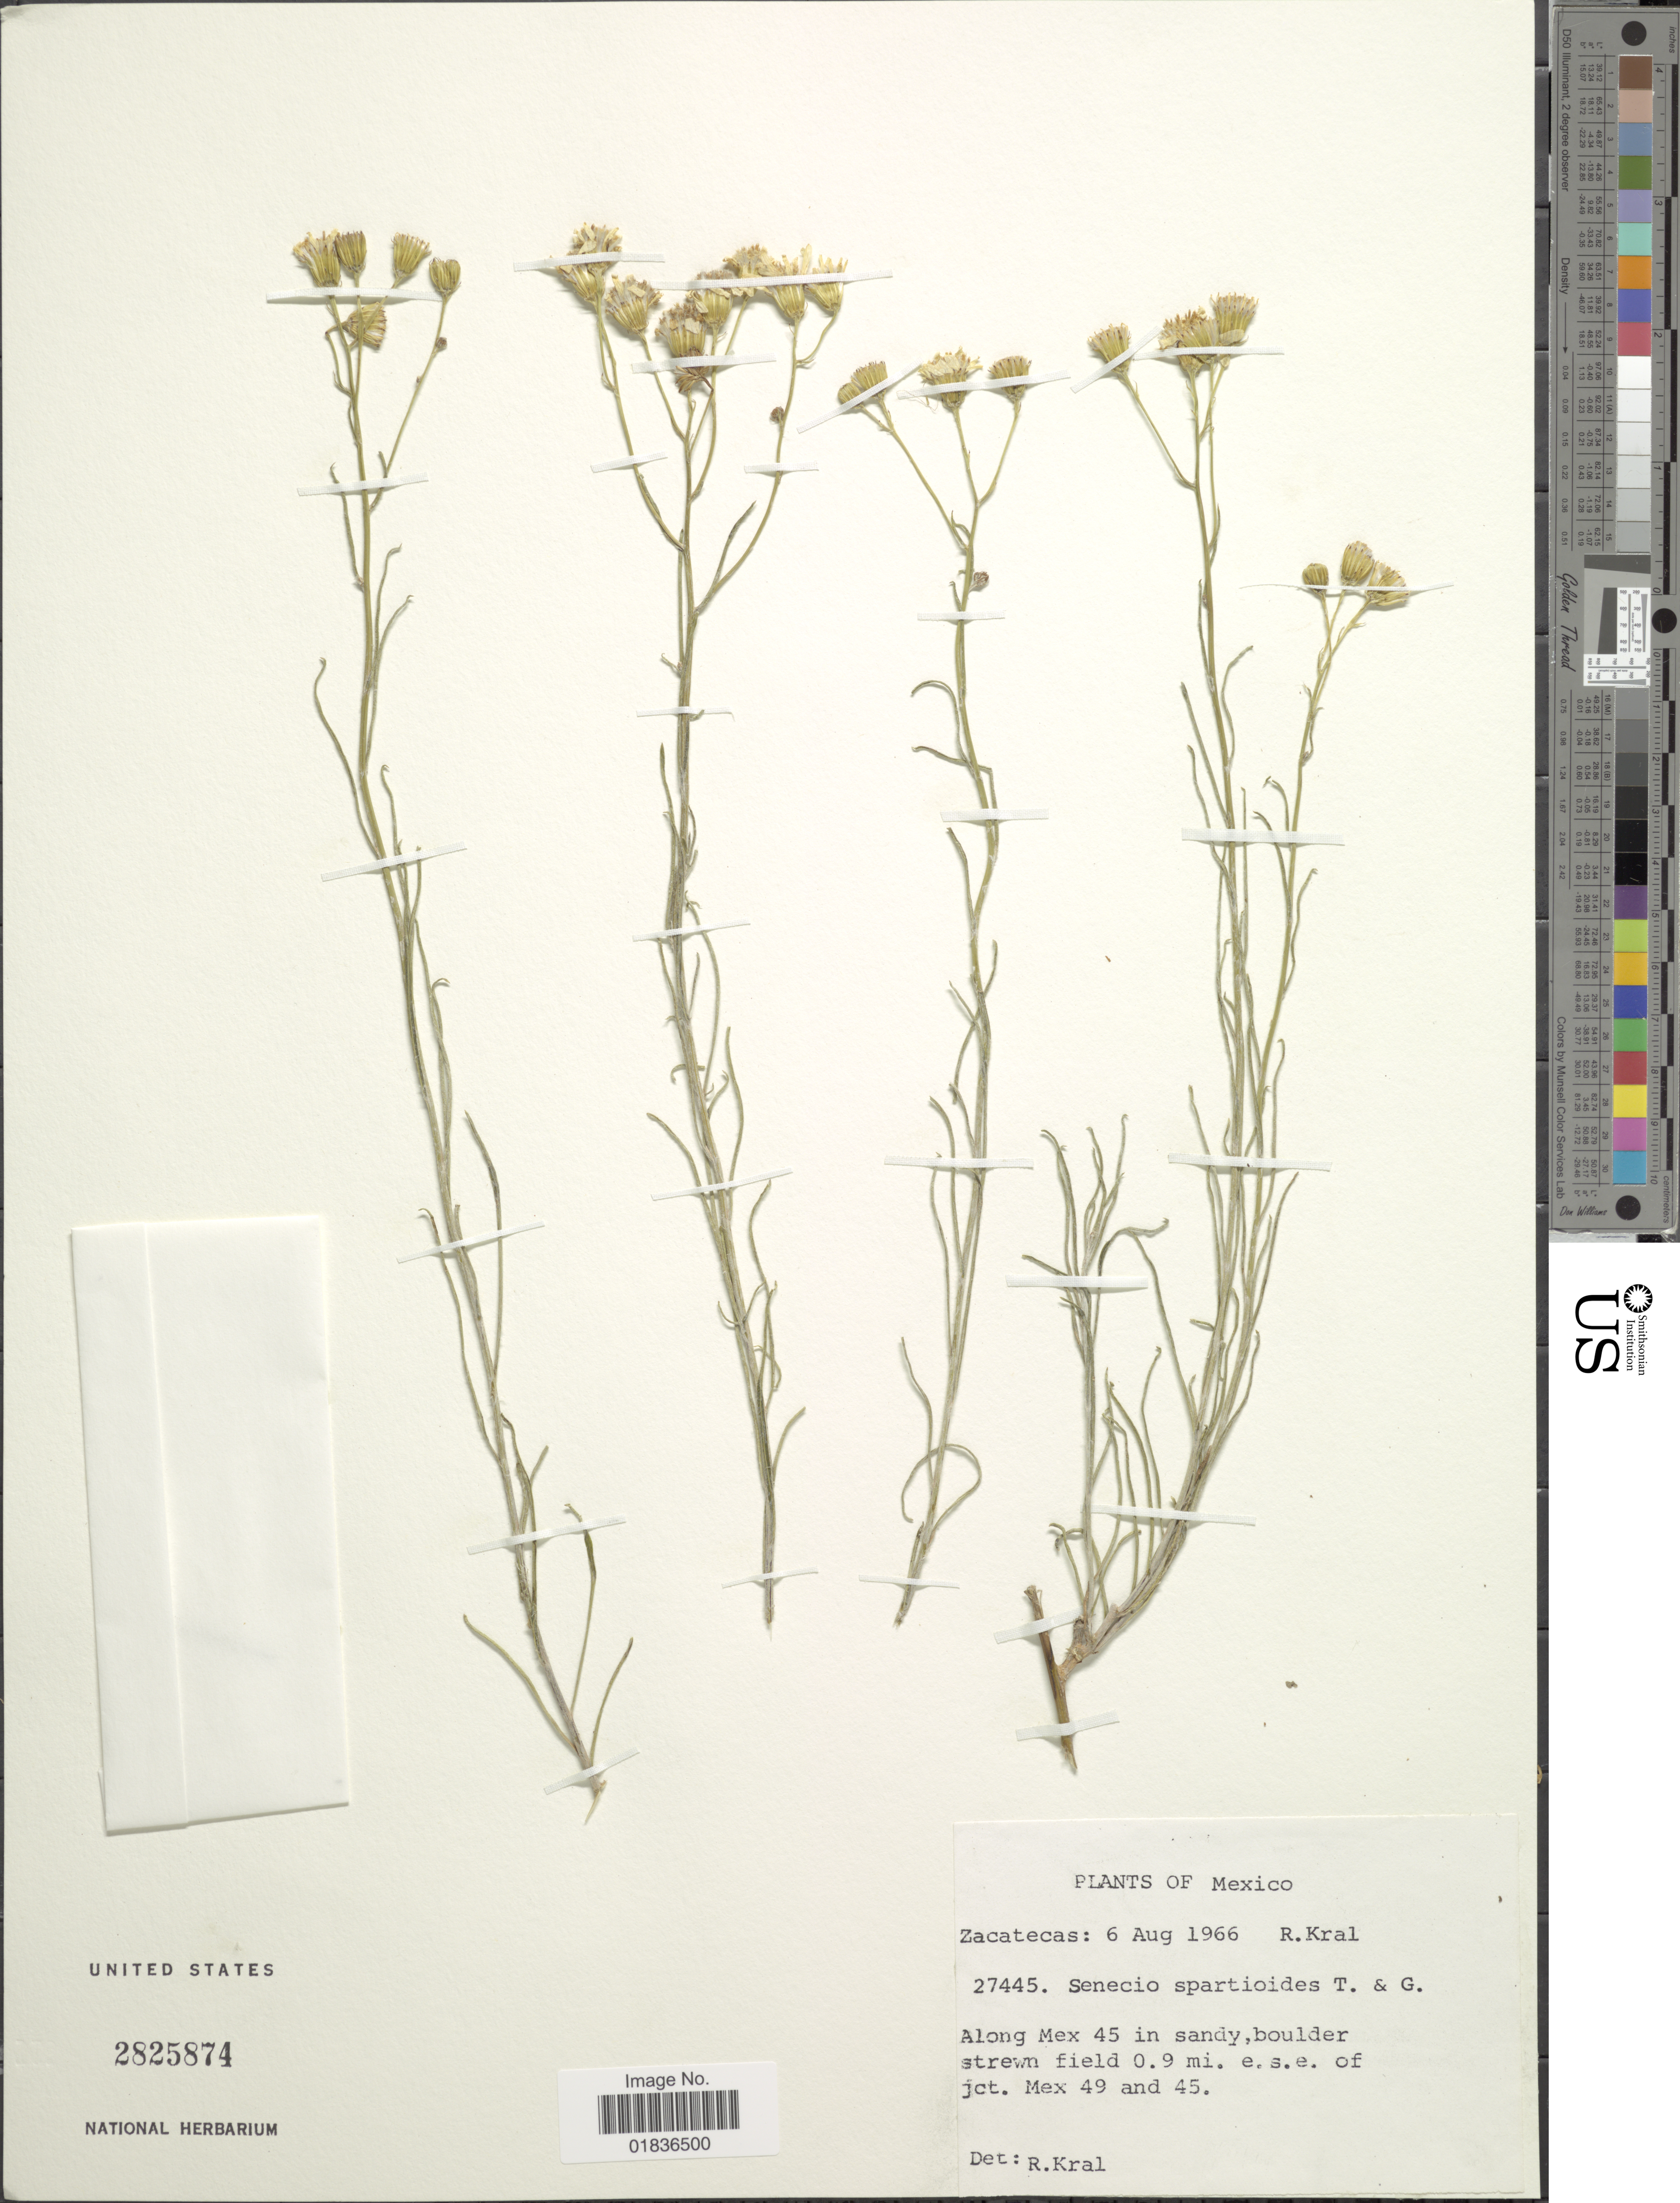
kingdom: Plantae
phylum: Tracheophyta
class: Magnoliopsida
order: Asterales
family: Asteraceae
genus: Senecio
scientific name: Senecio spartioides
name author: Torr. & A. Gray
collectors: R. Kral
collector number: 27445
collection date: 1966-08-06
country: Mexico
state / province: Zacatecas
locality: Along Mex 45 in sandy boulder strewn field 0.9 mi. e.s.e. of jct. Mex 49 and 45.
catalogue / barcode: US 2825874